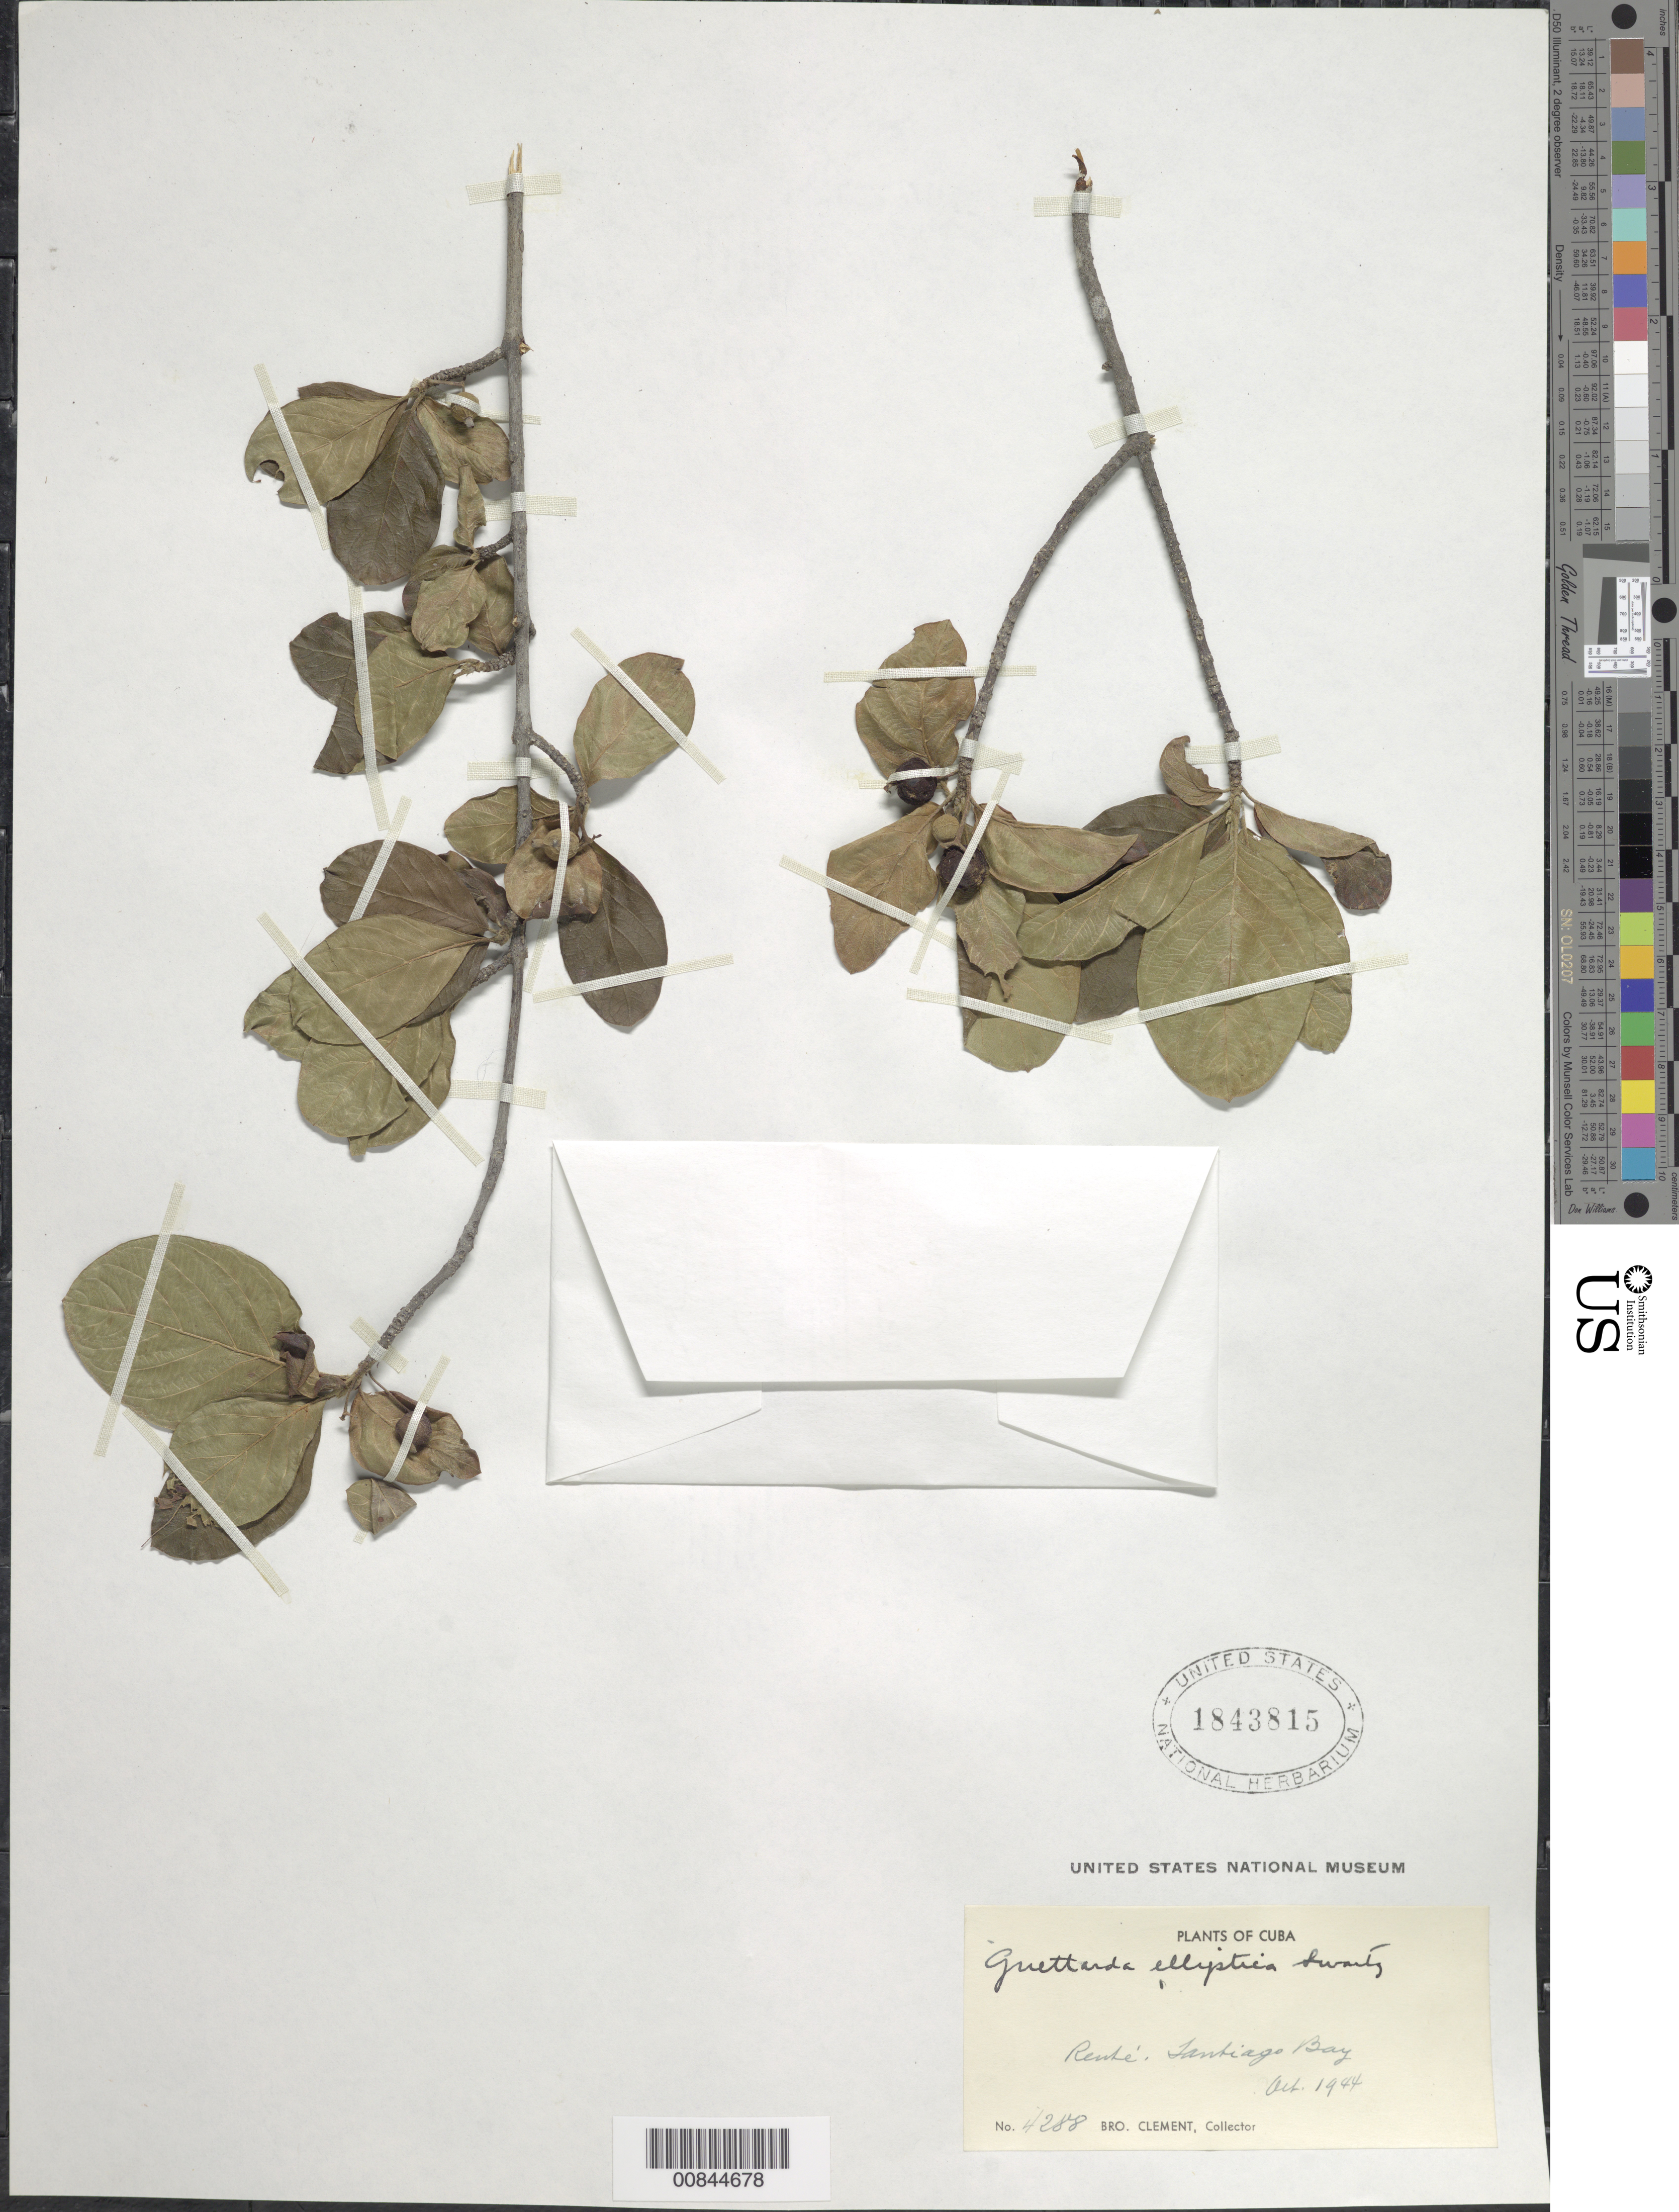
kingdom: Plantae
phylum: Tracheophyta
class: Magnoliopsida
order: Gentianales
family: Rubiaceae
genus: Guettarda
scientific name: Guettarda elliptica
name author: Sw.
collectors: Bro. Clemente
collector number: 4288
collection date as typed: Oct 1944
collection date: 1944-10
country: Cuba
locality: Tanbiago (sp?) Bay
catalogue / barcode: US 1843815